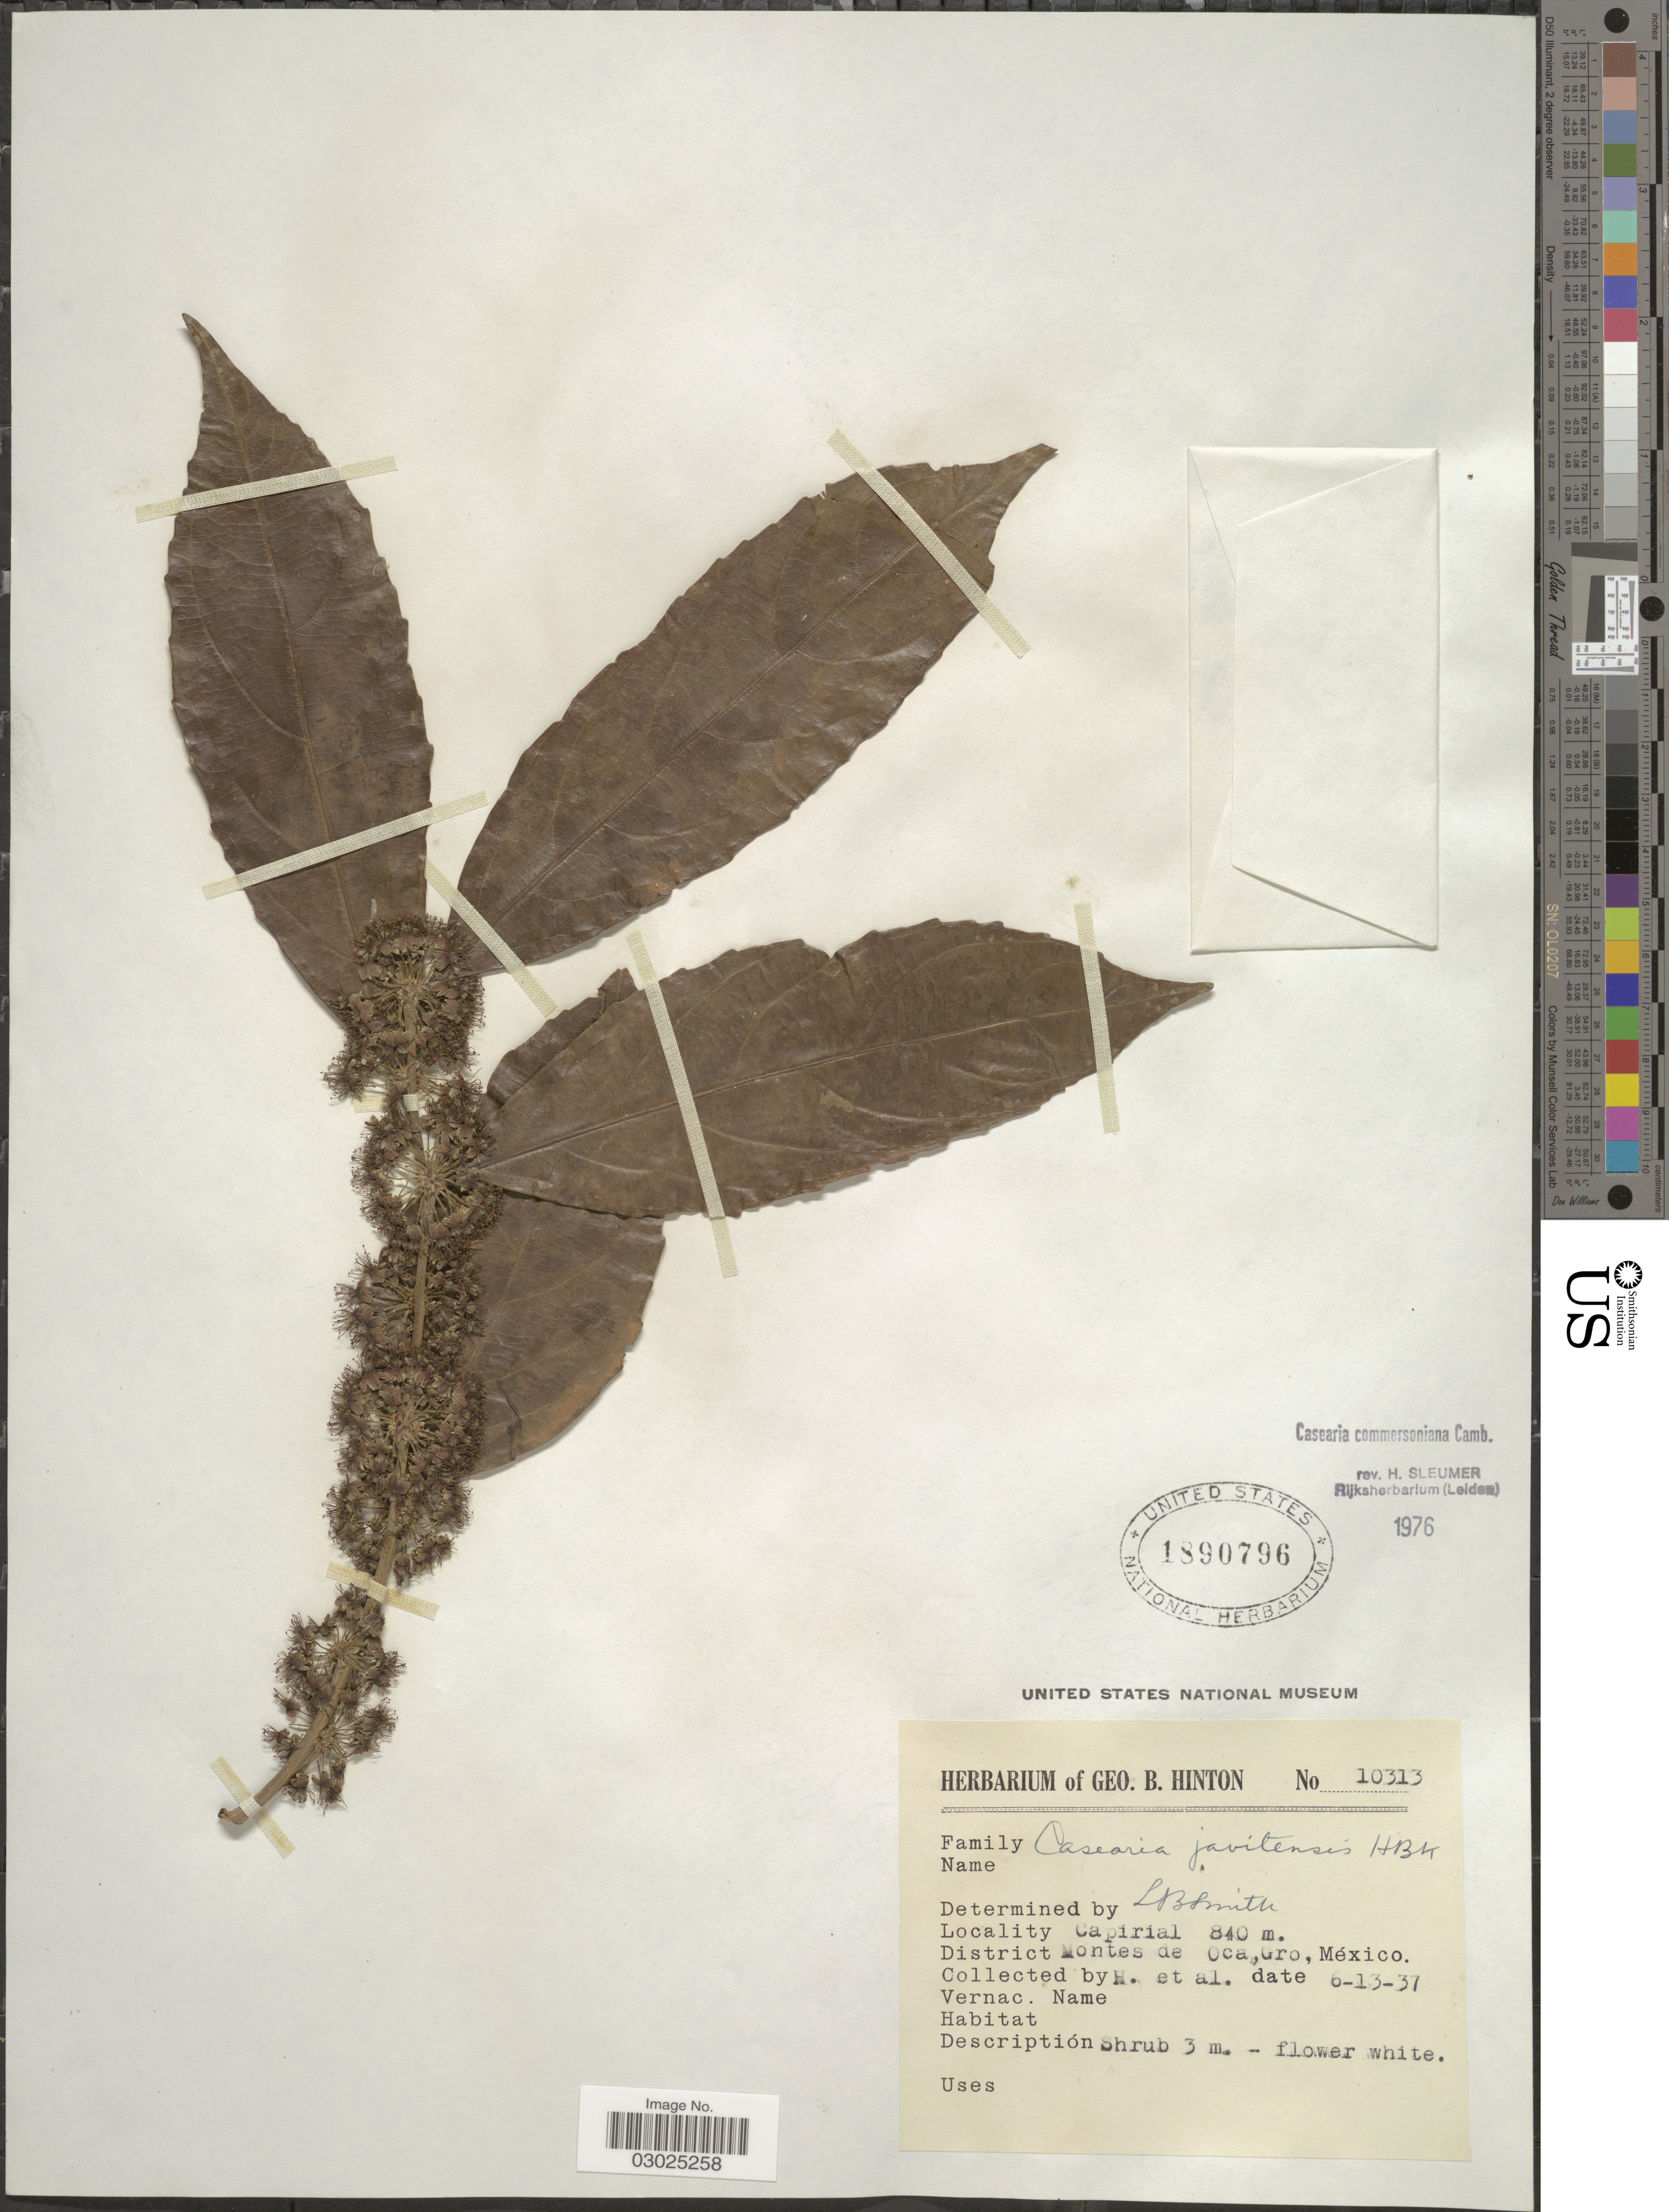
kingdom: Plantae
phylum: Tracheophyta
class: Magnoliopsida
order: Malpighiales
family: Salicaceae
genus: Piparea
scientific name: Piparea dentata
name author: Aubl.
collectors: G. B. Hinton & et al.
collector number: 10313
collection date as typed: Transcribed d/m/y: 13/6/37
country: Mexico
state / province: Guerrero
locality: Capirial. District Montes de Oca, Gro.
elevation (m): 840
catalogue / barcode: US 1890796